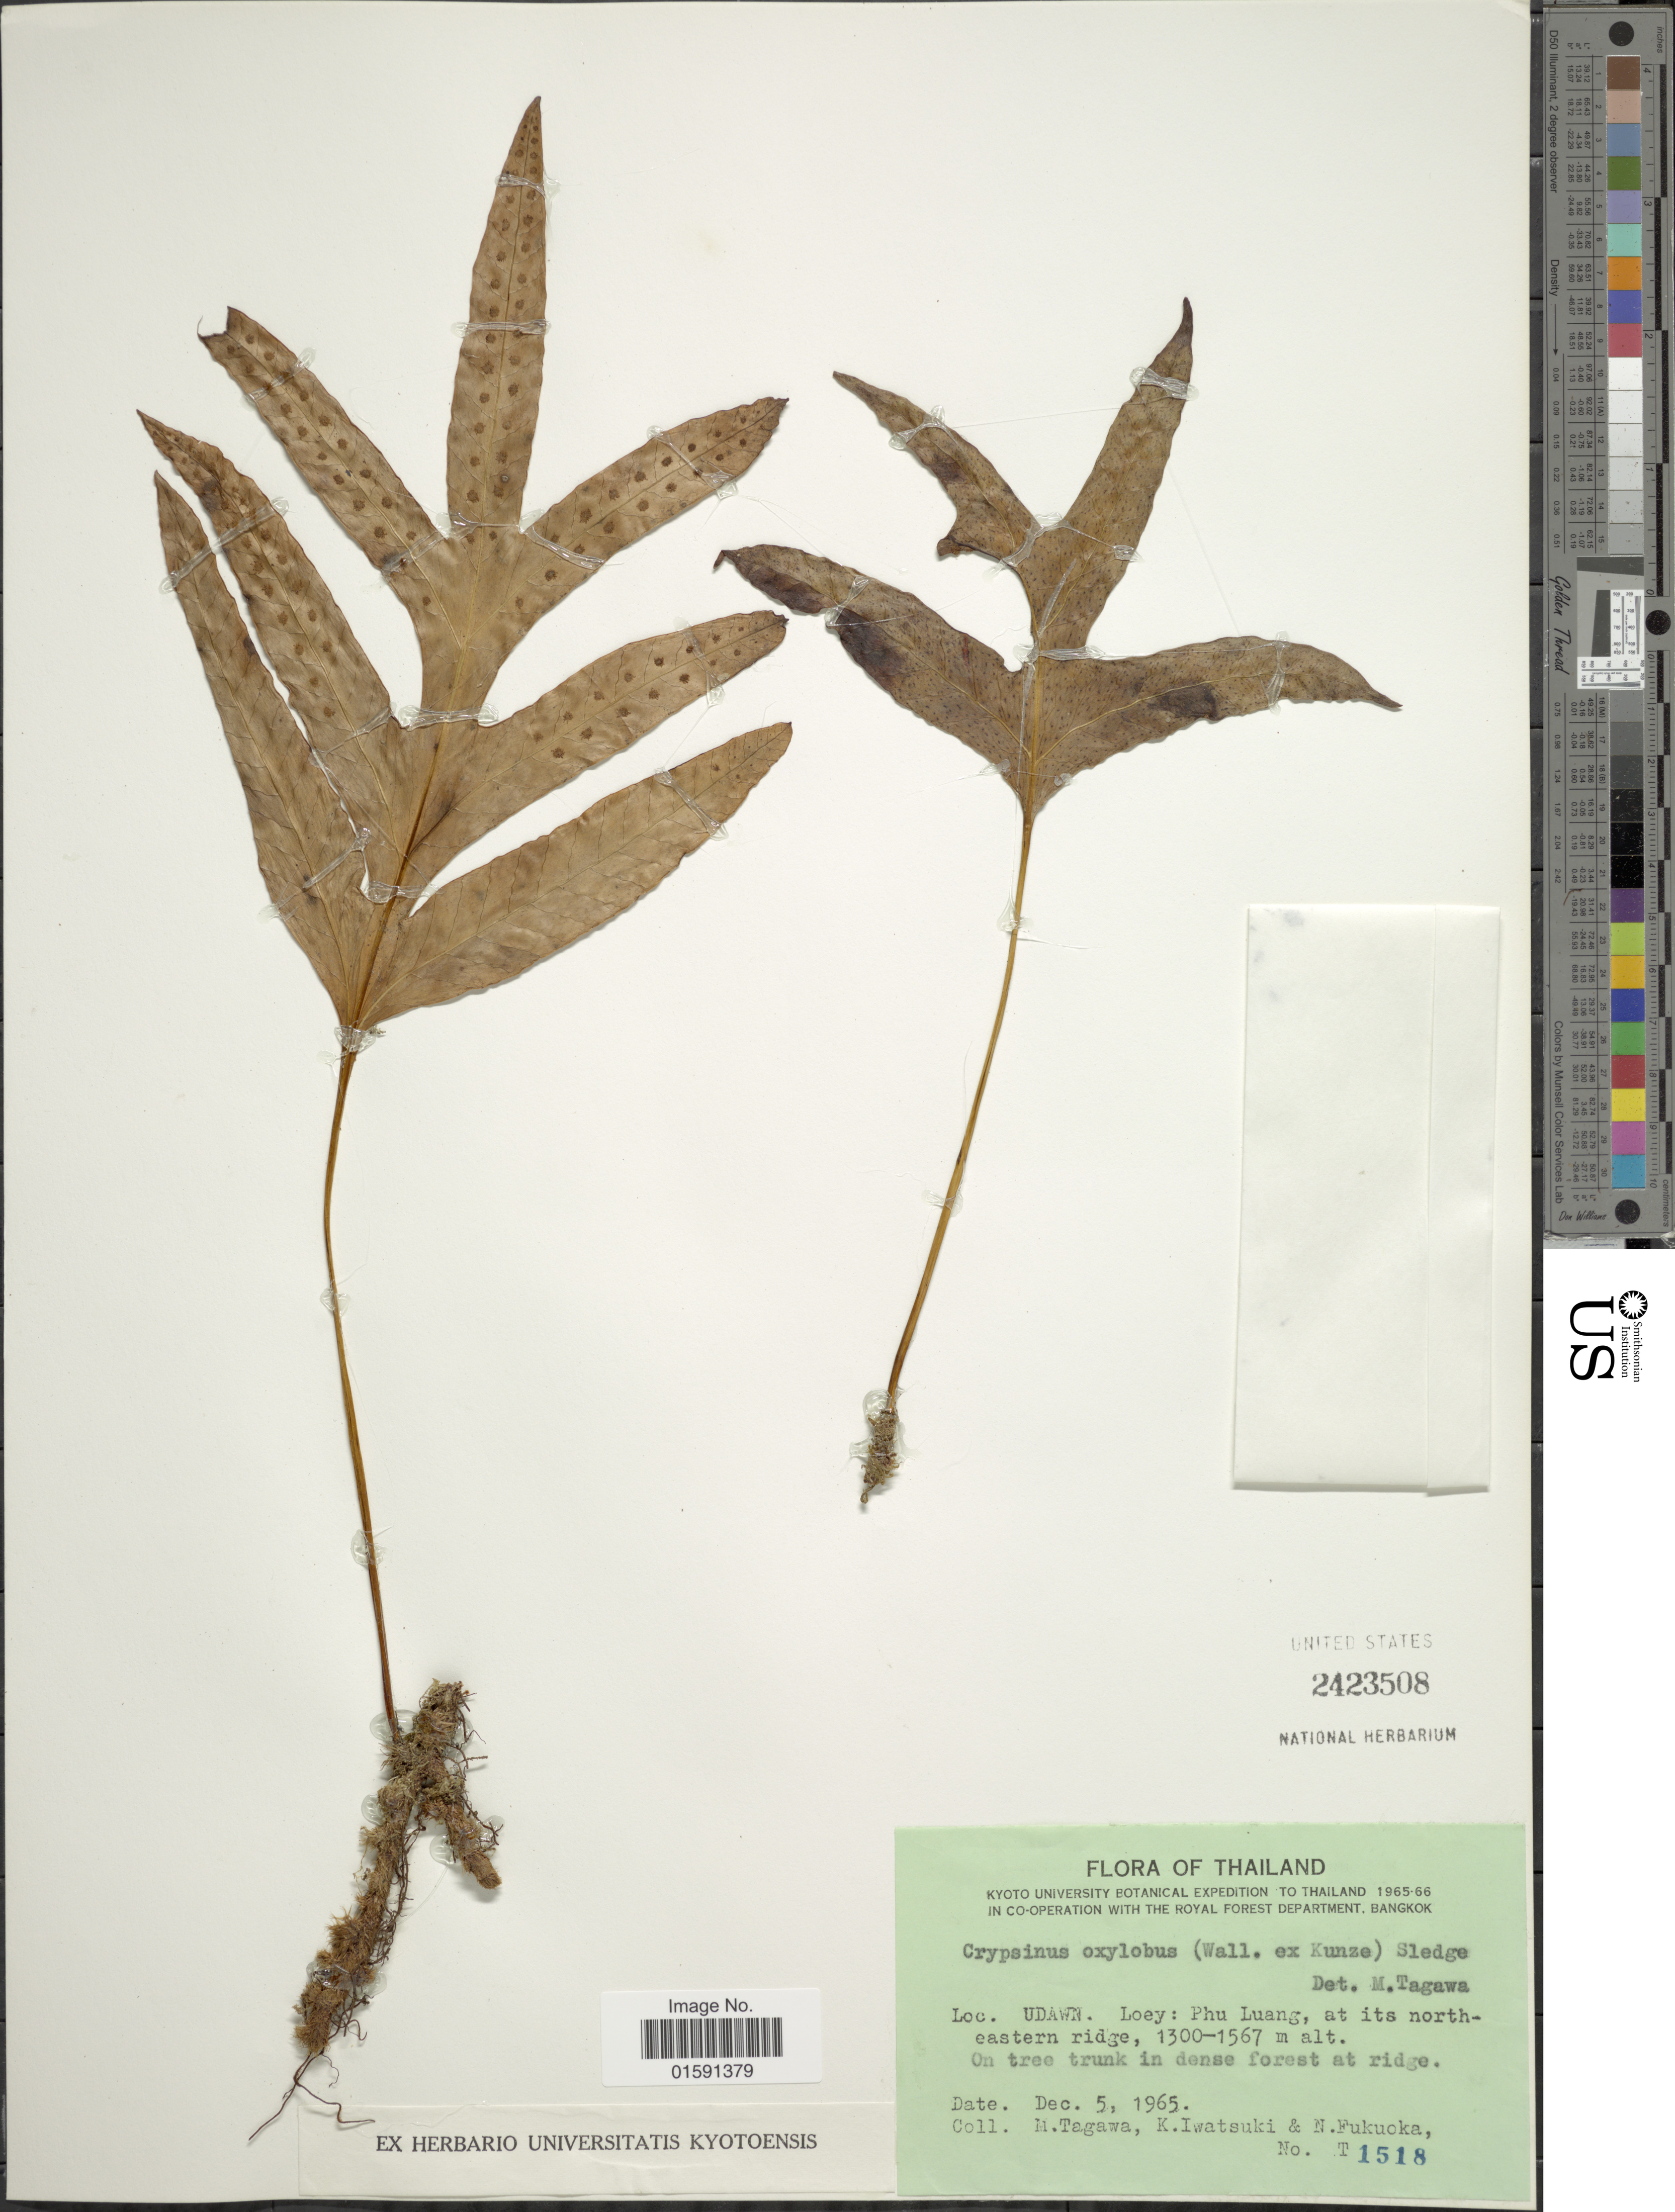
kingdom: Plantae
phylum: Tracheophyta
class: Polypodiopsida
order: Polypodiales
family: Polypodiaceae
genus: Selliguea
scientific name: Selliguea oxyloba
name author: (Wall. ex Kunze) Fraser-Jenk.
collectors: M. Tagawa, K. Iwatsuki & N. Fukuoka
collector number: T 1518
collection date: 1965-12-05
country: Thailand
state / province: Loei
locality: Udawn. Loey: Phu Luang, at its north eastern ridge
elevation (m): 1300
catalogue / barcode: US 2423508